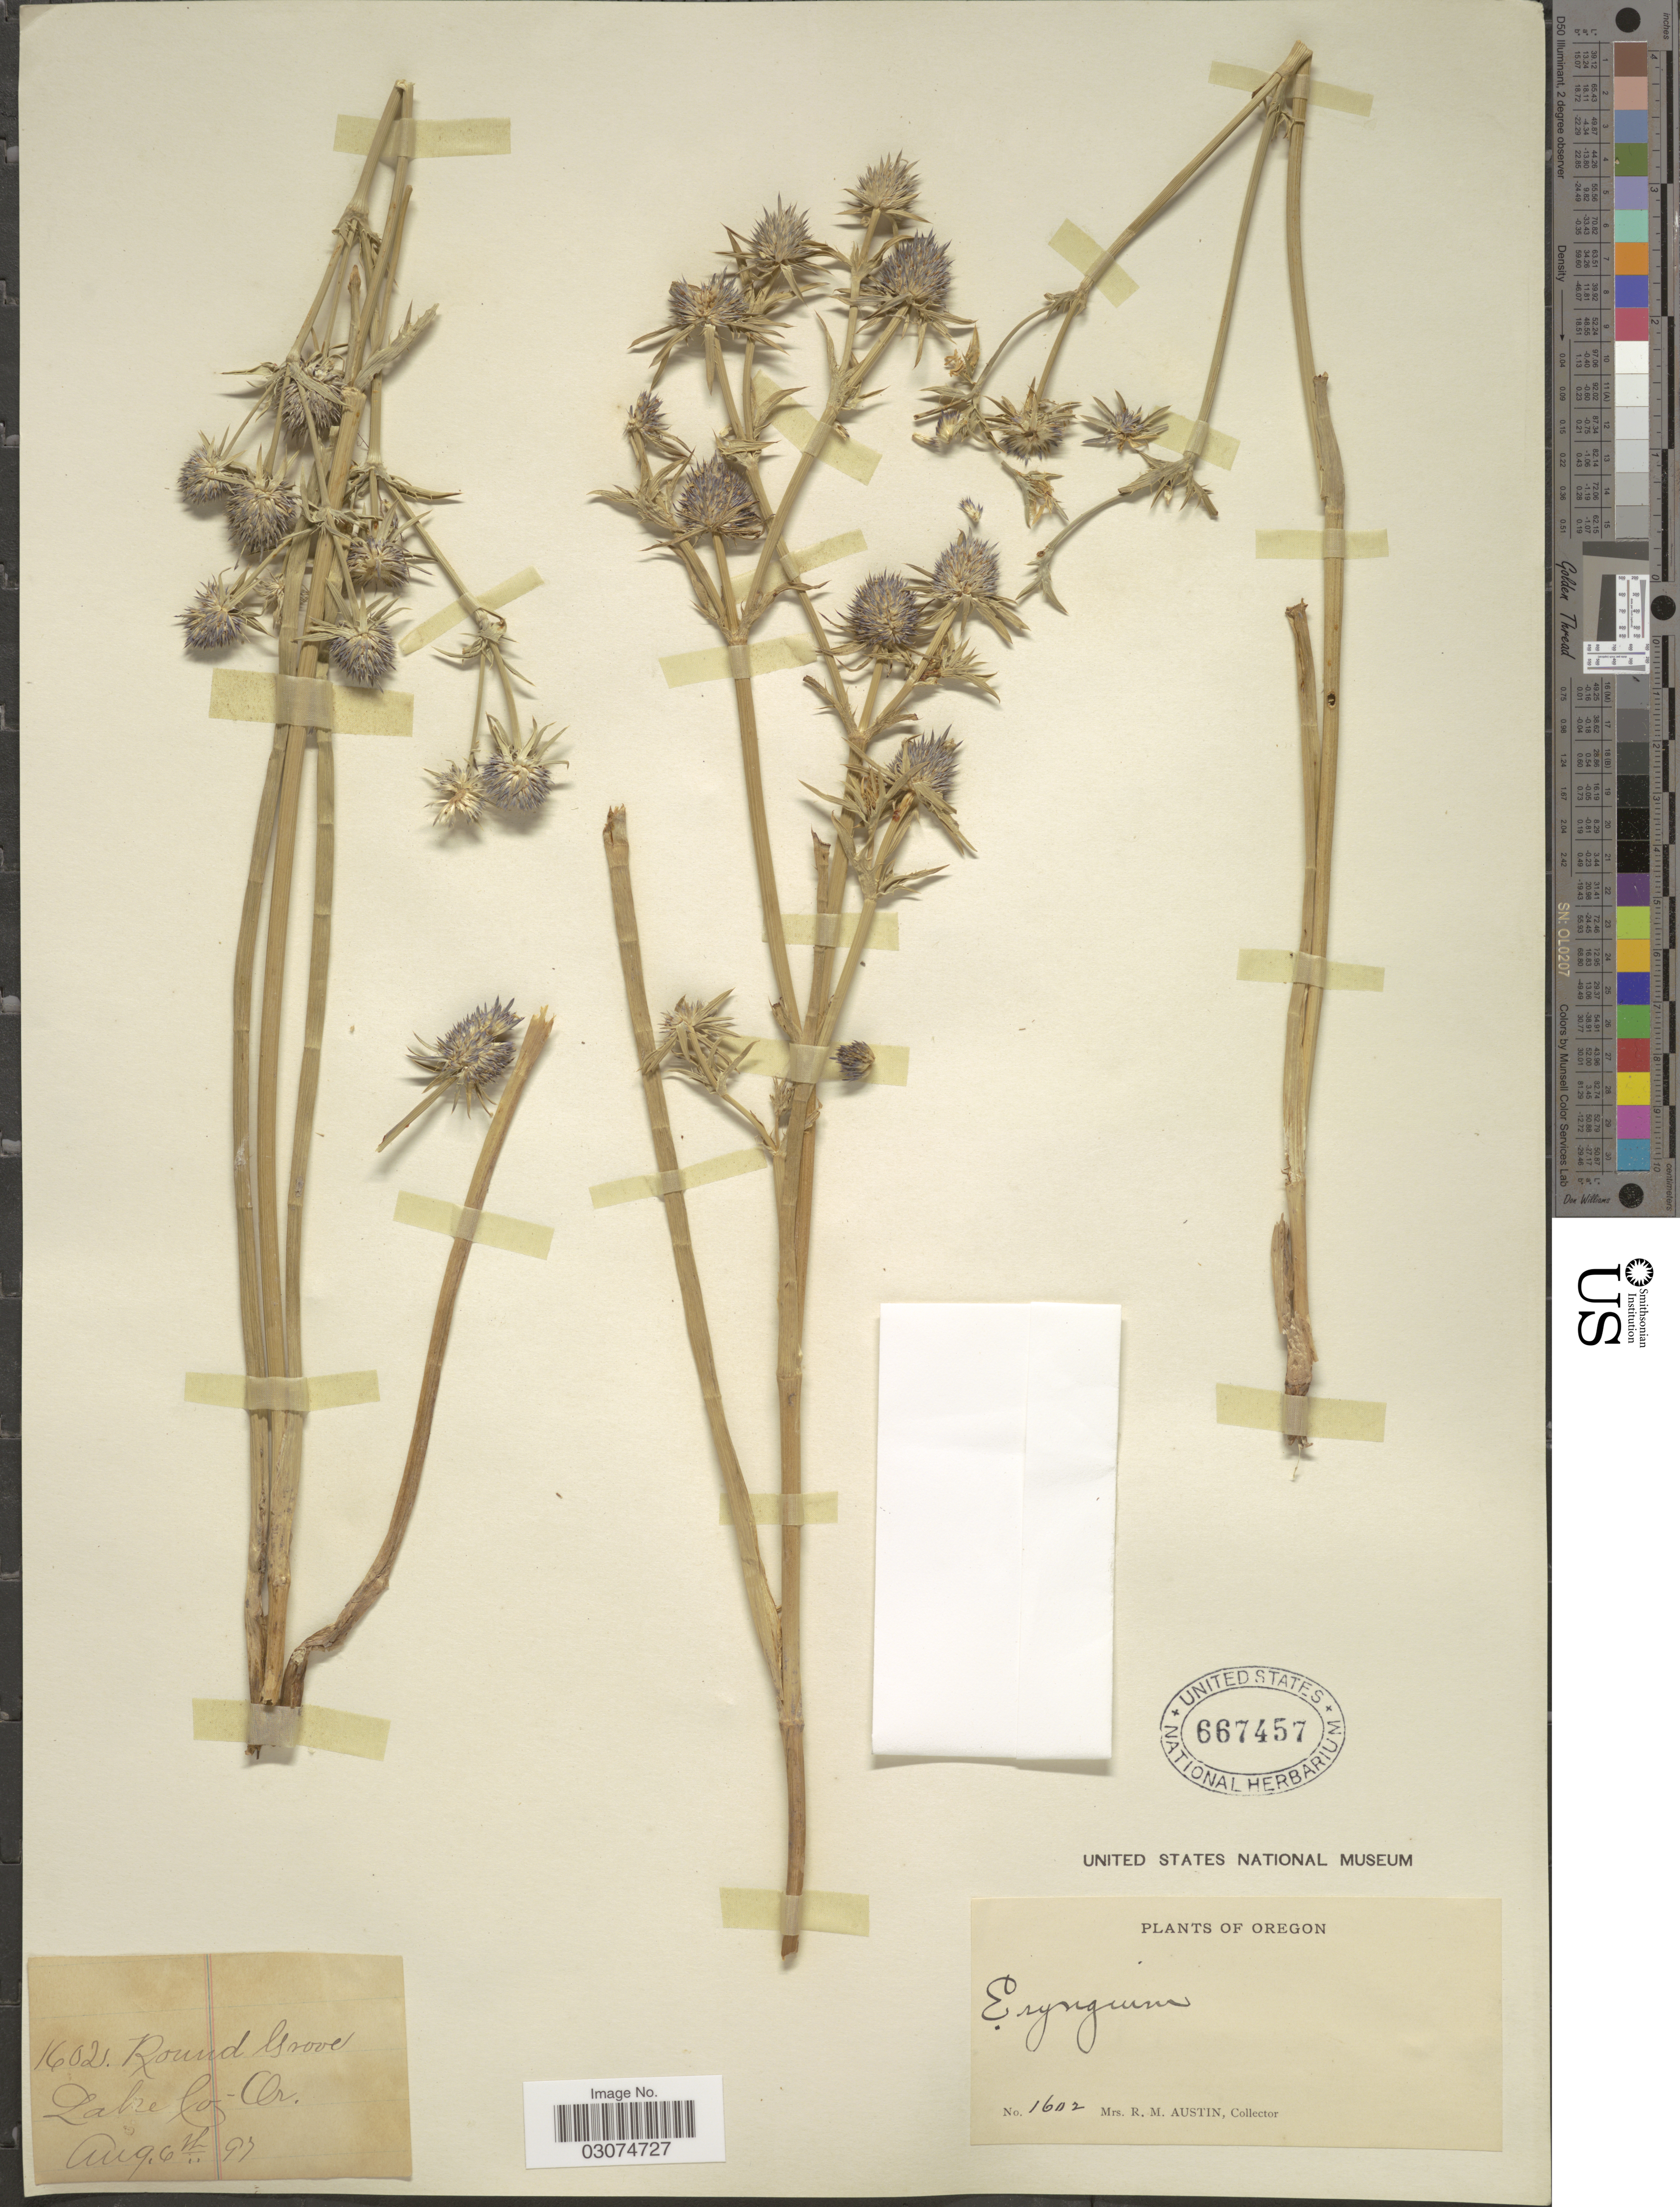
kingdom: Plantae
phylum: Tracheophyta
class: Magnoliopsida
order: Apiales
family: Apiaceae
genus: Eryngium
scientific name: Eryngium articulatum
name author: Hook.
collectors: R. Austin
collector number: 1602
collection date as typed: Transcribed d/m/y: 6/8/97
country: United States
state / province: Oregon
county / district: Lake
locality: Lake Co. - Or.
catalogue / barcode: US 667457